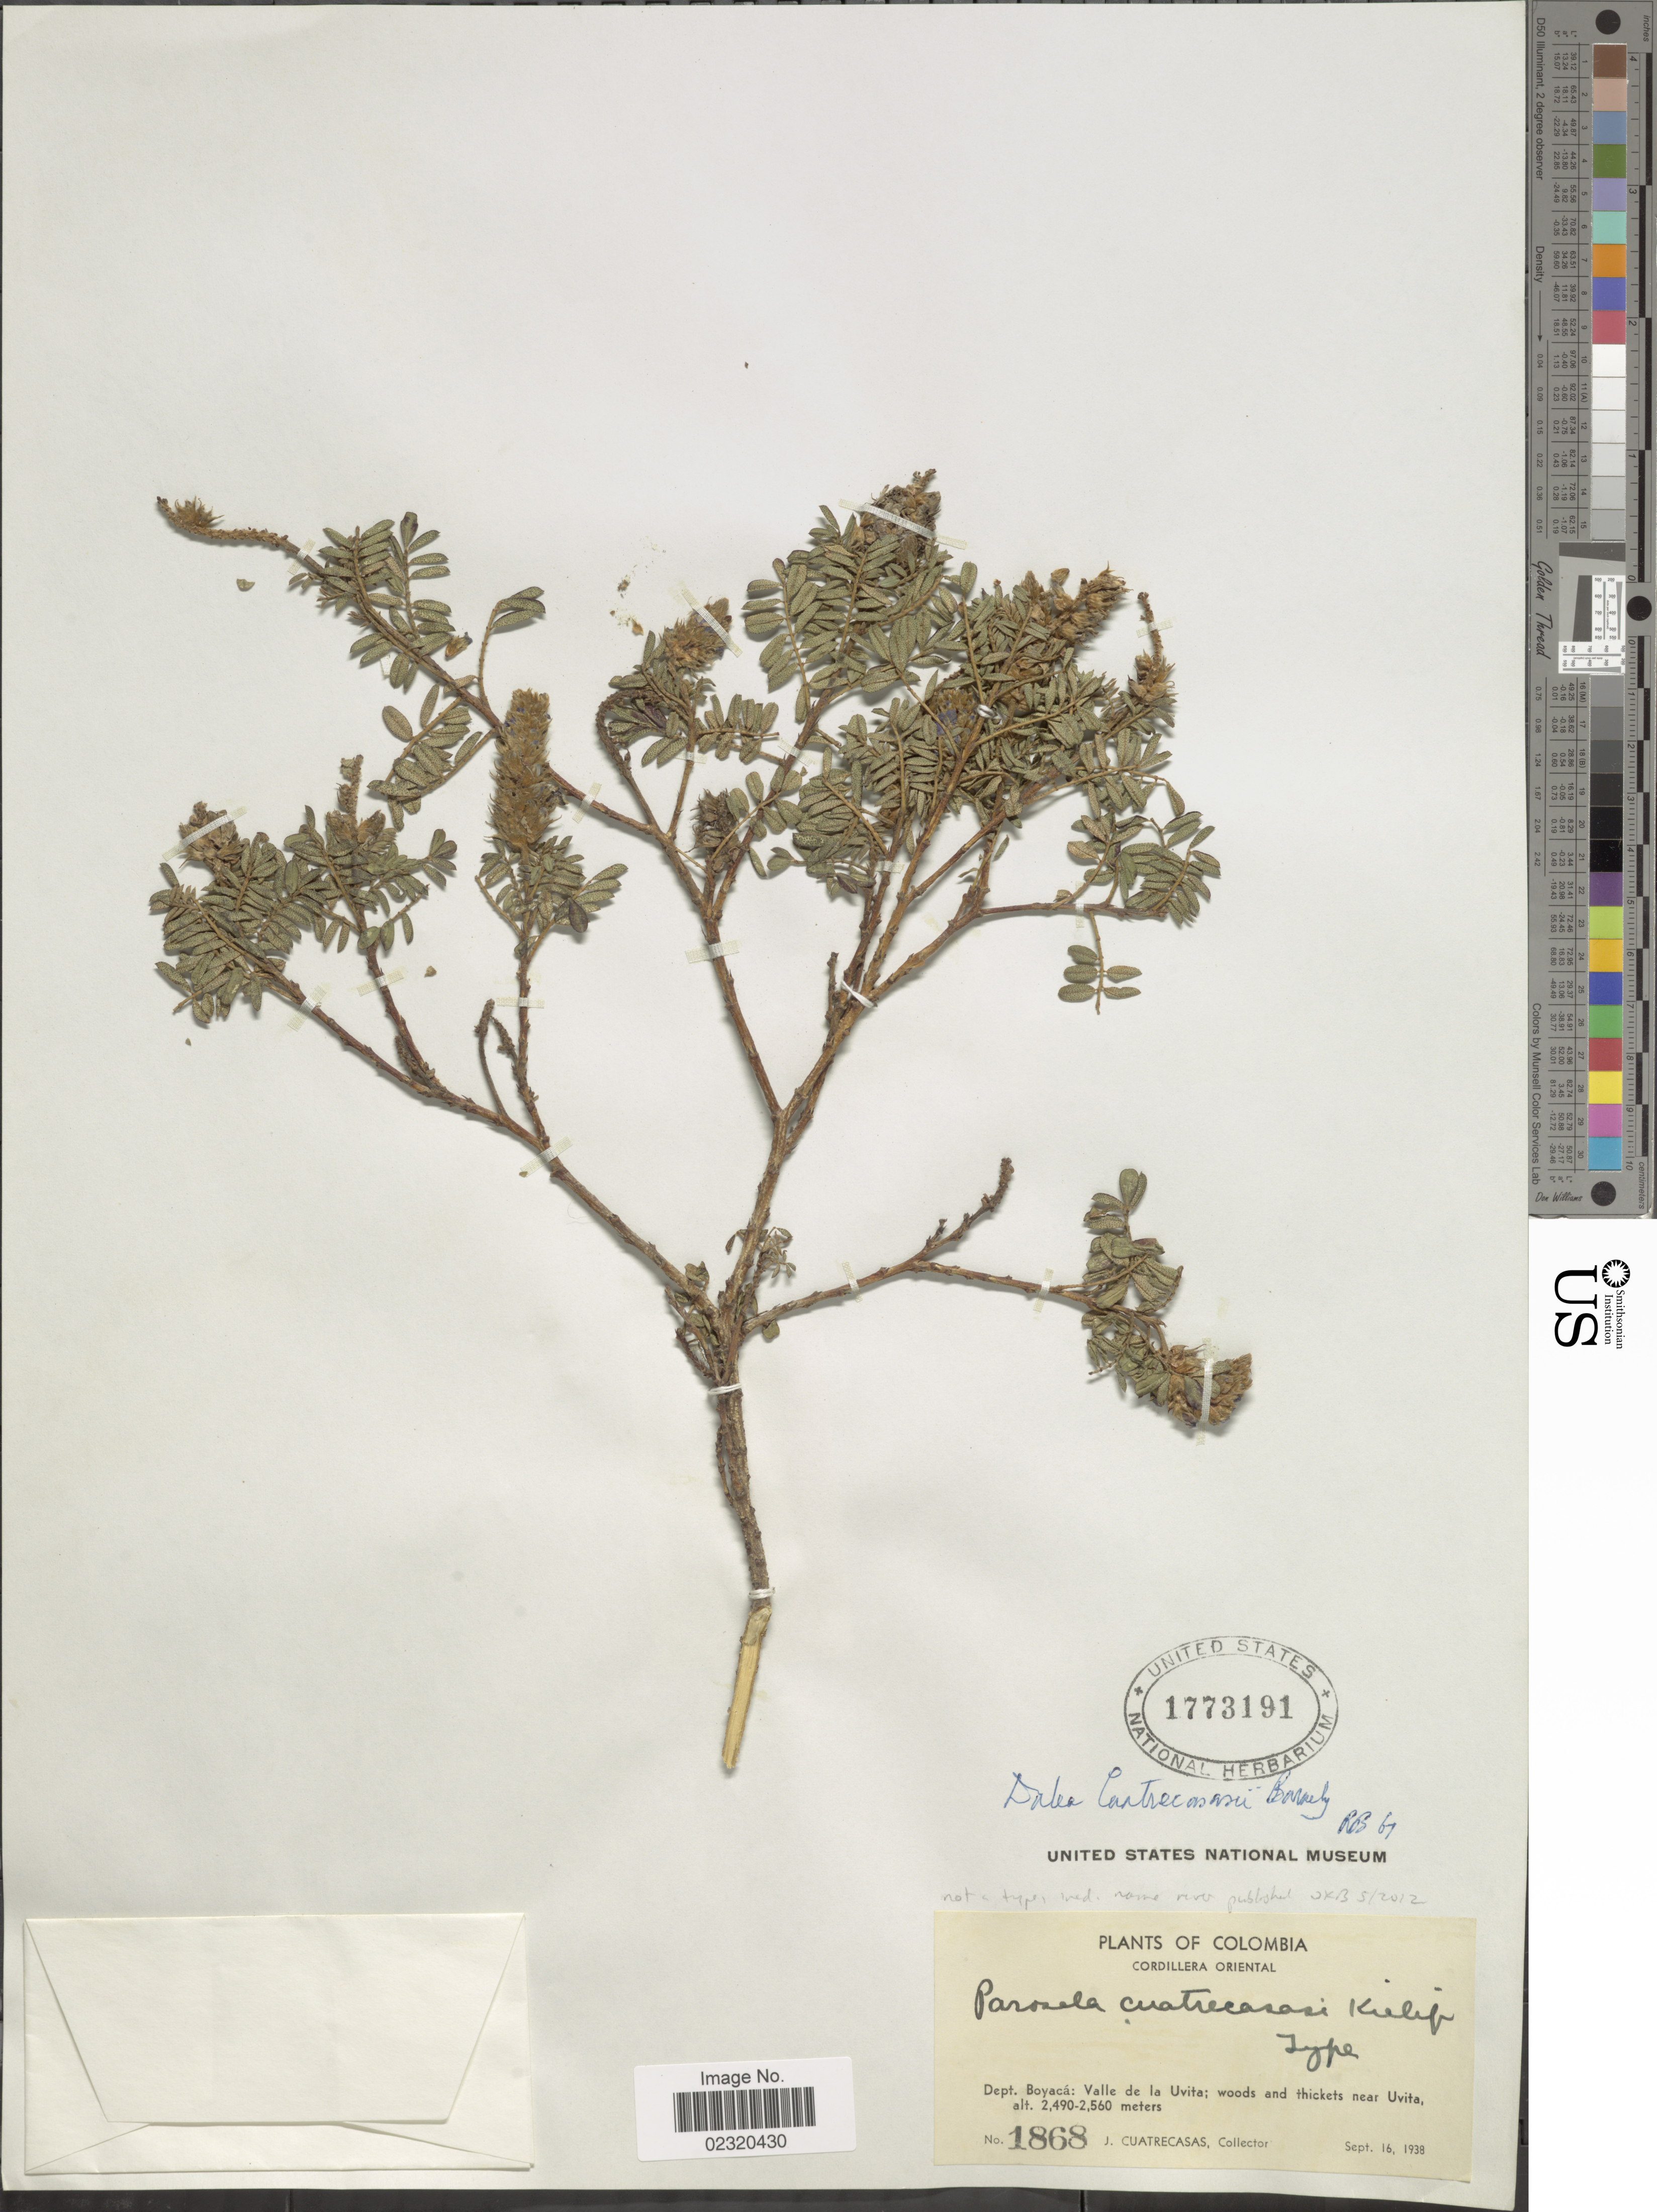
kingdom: Plantae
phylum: Tracheophyta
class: Magnoliopsida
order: Fabales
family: Fabaceae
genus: Dalea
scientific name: Dalea cuatrecasasii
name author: Barneby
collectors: J. Cuatrecasas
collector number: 1868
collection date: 1938-09-16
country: Colombia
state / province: Boyacá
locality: Cordillera Oriental, Valle de la Uvita, near Uvita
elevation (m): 2490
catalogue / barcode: US 1773191